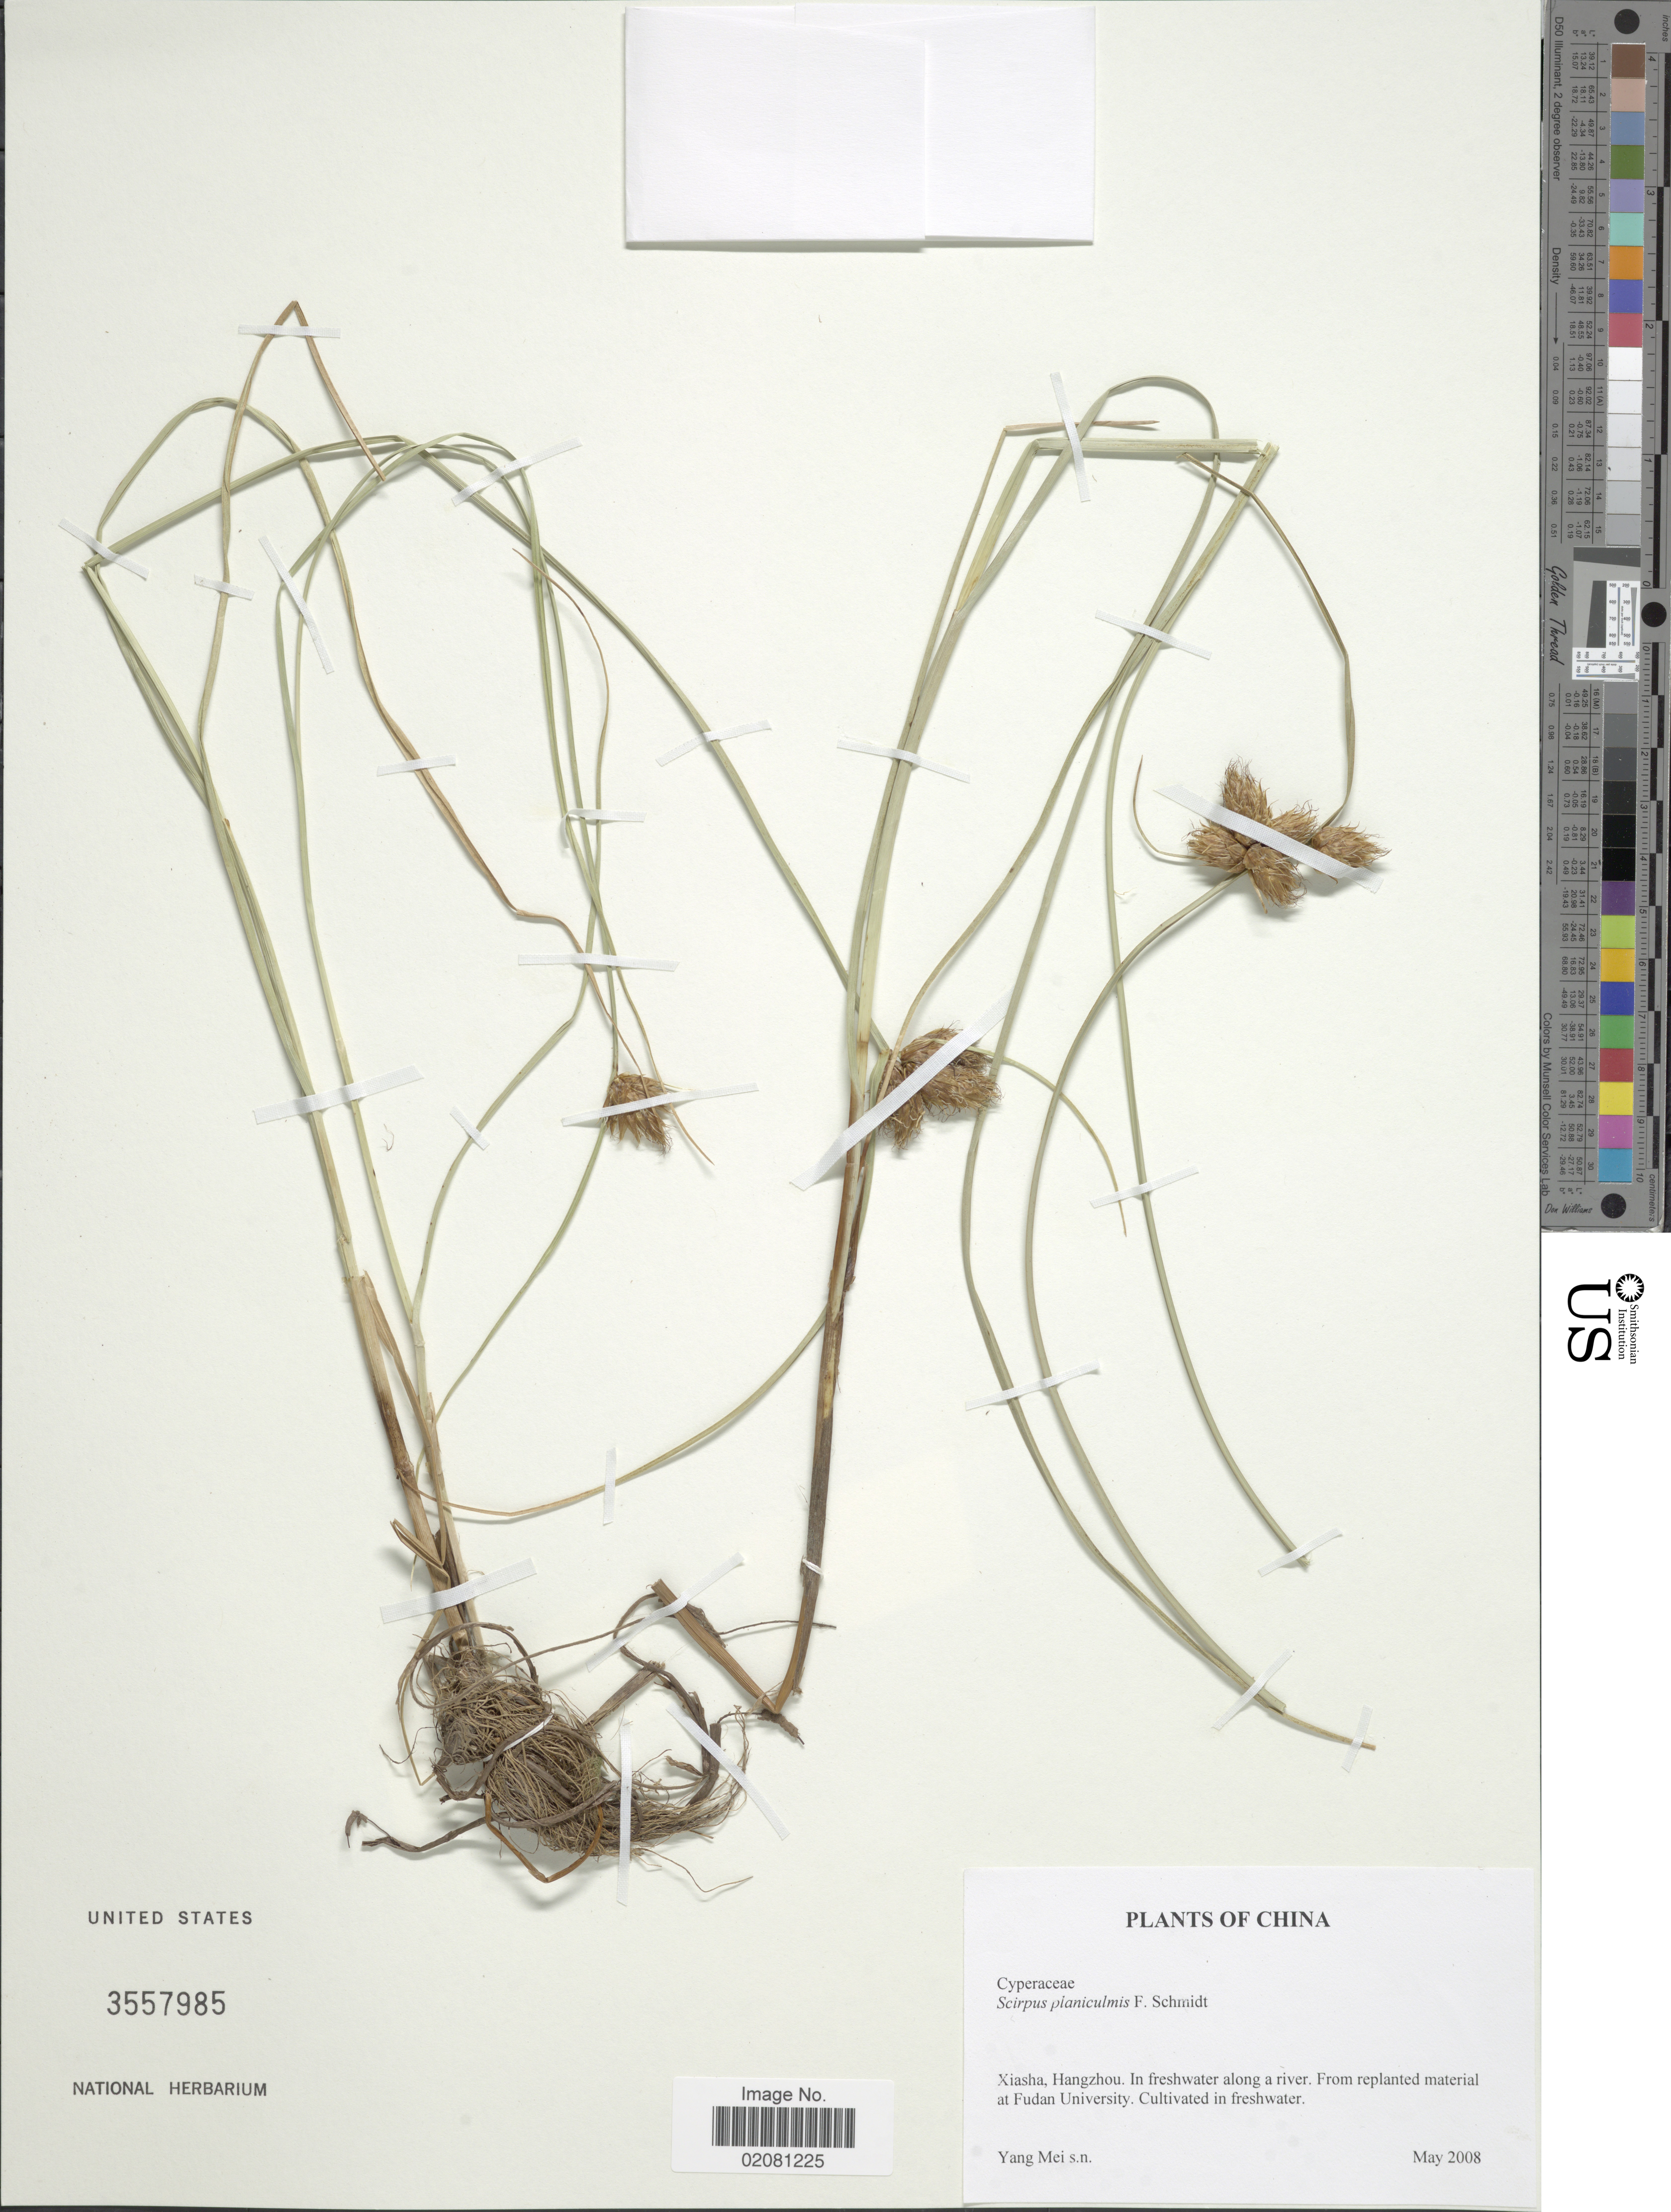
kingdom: Plantae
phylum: Tracheophyta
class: Liliopsida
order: Poales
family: Cyperaceae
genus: Bolboschoenus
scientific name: Bolboschoenus sp.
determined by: Strong, M. T., (US), Smithsonian Institution - National Museum of Natural History (UNITED STATES)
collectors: Y. Mei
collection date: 2008-08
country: China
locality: Xiasha, Hangzhou, in freshwater along a river, cultivated in freshwater.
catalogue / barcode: US 3557985